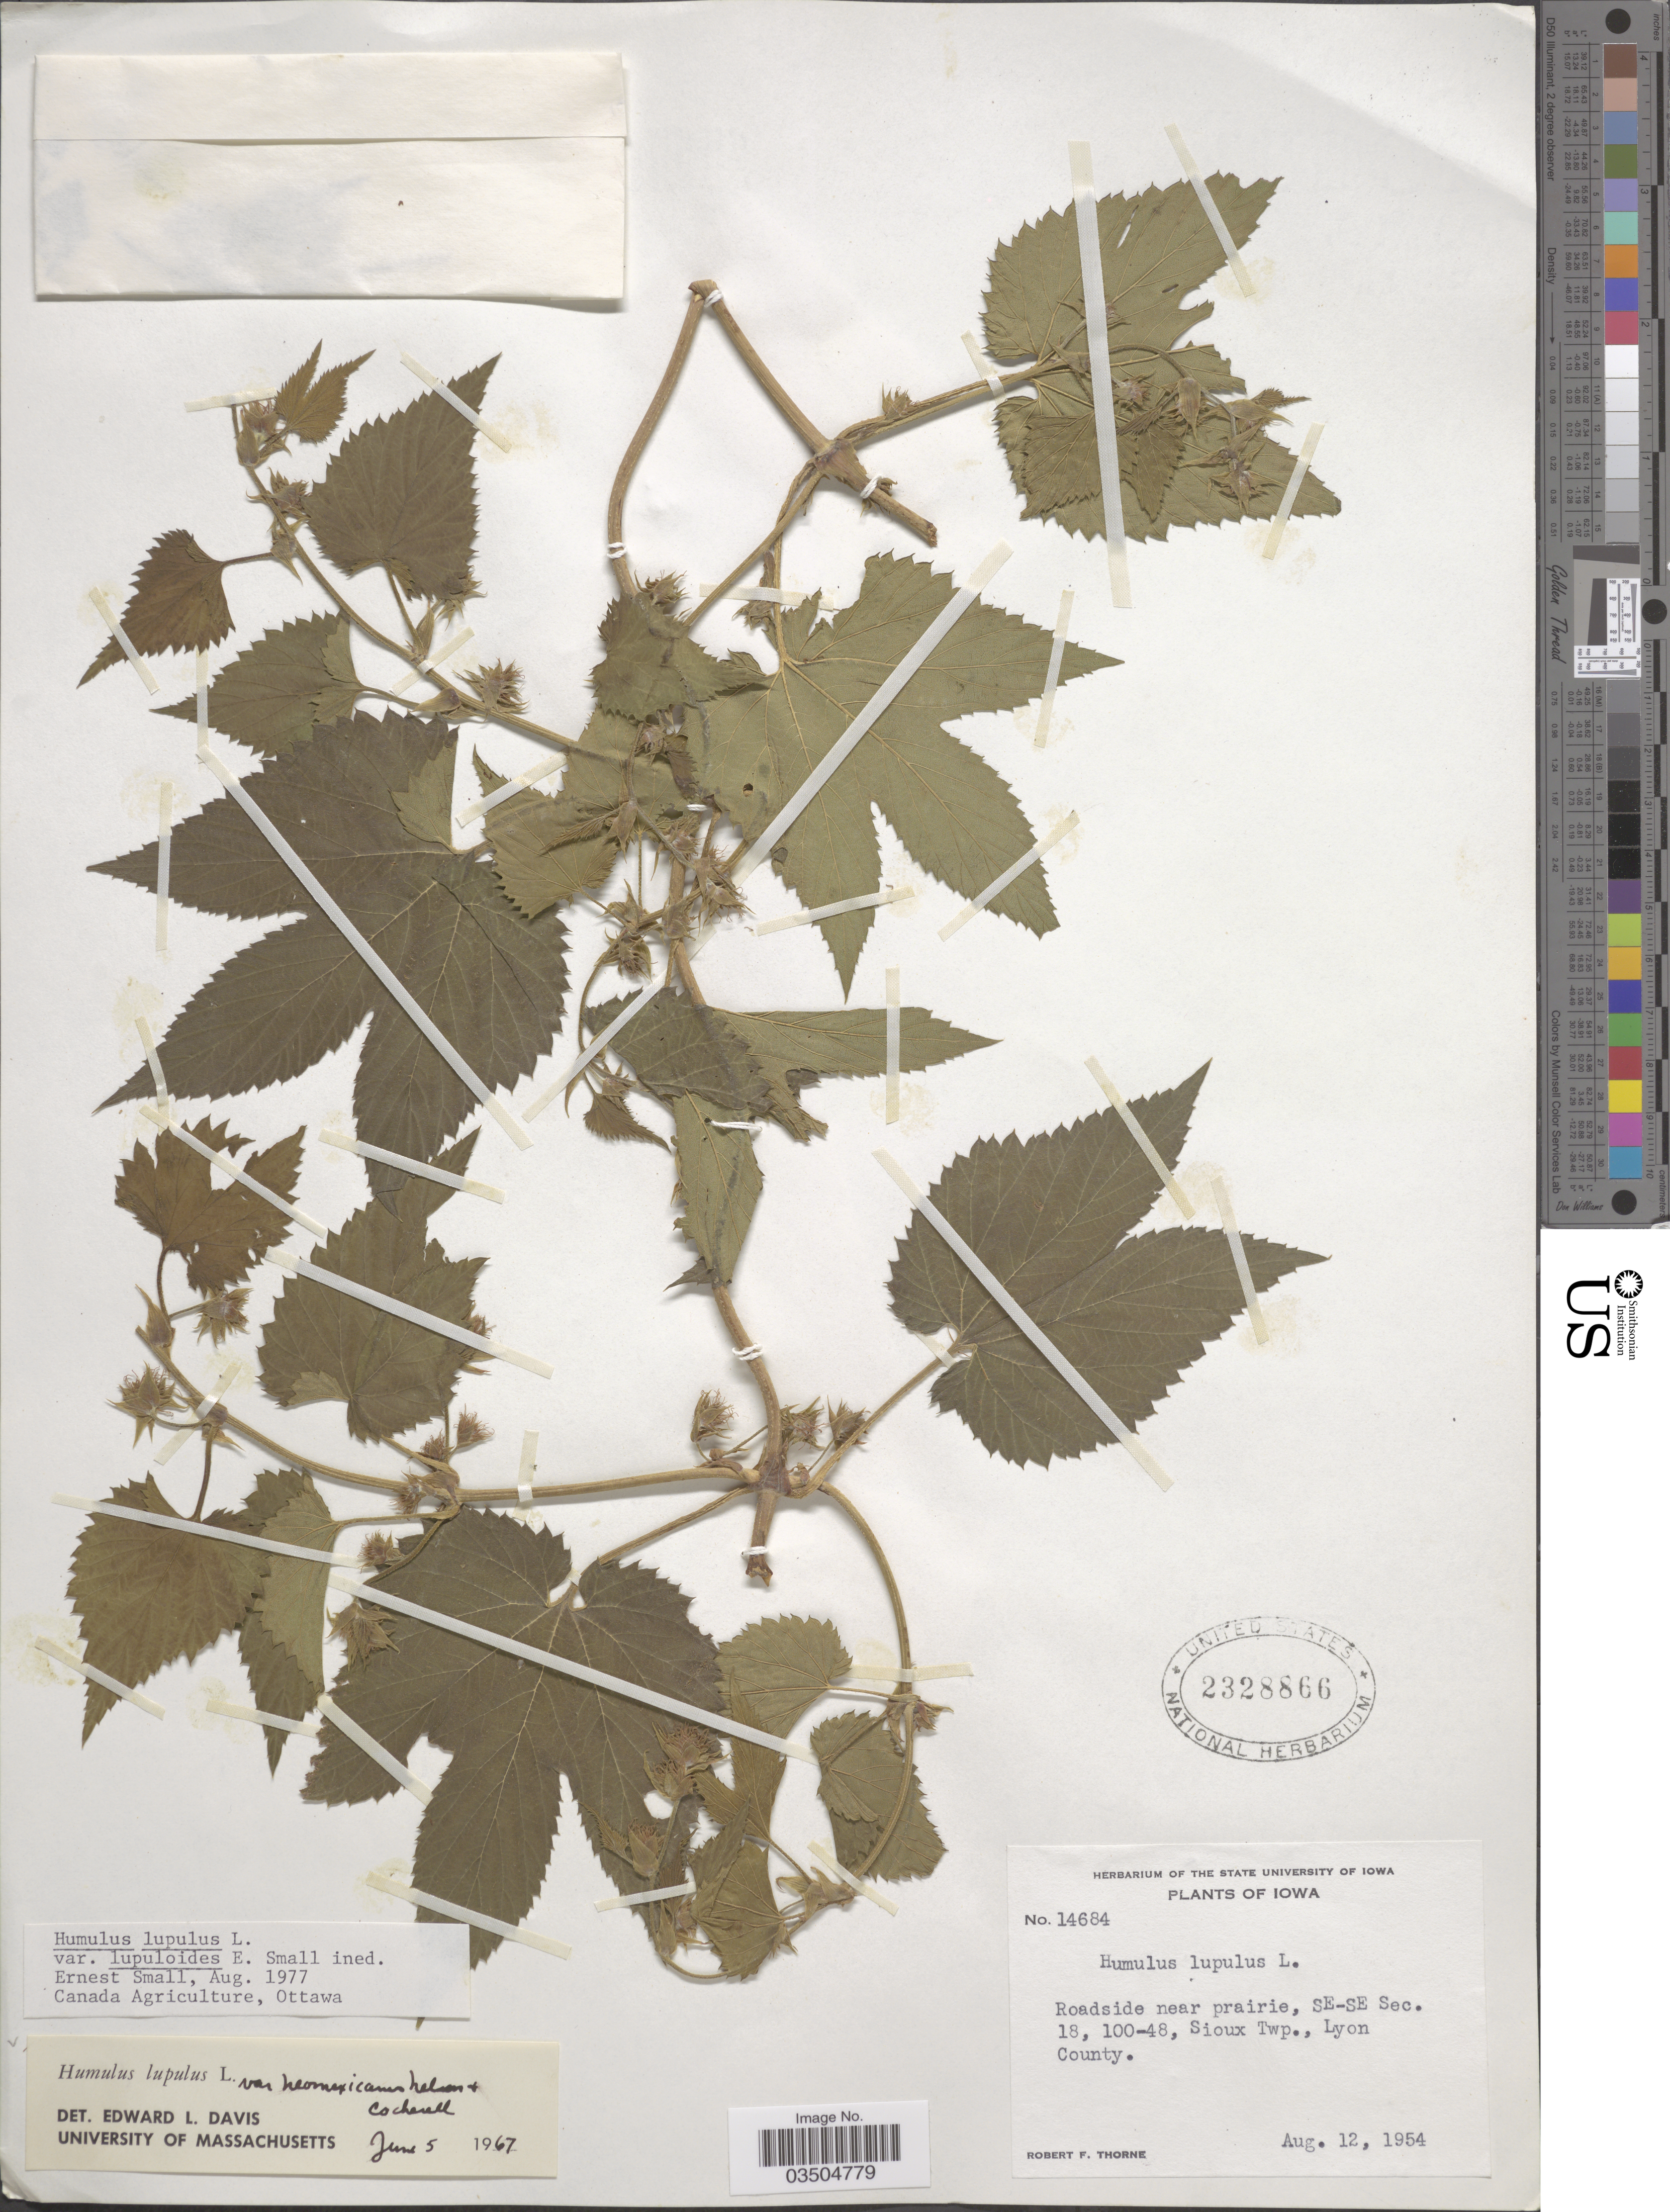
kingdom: Plantae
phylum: Tracheophyta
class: Magnoliopsida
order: Rosales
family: Cannabaceae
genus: Humulus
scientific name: Humulus americanus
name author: Nutt.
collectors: R. F. Thorne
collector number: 14684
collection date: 1954-08-12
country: United States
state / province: Iowa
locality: Roadside near prairie, SE-SE Sec. 18, 100-48, Sioux Twp., Lyon County.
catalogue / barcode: US 2328866